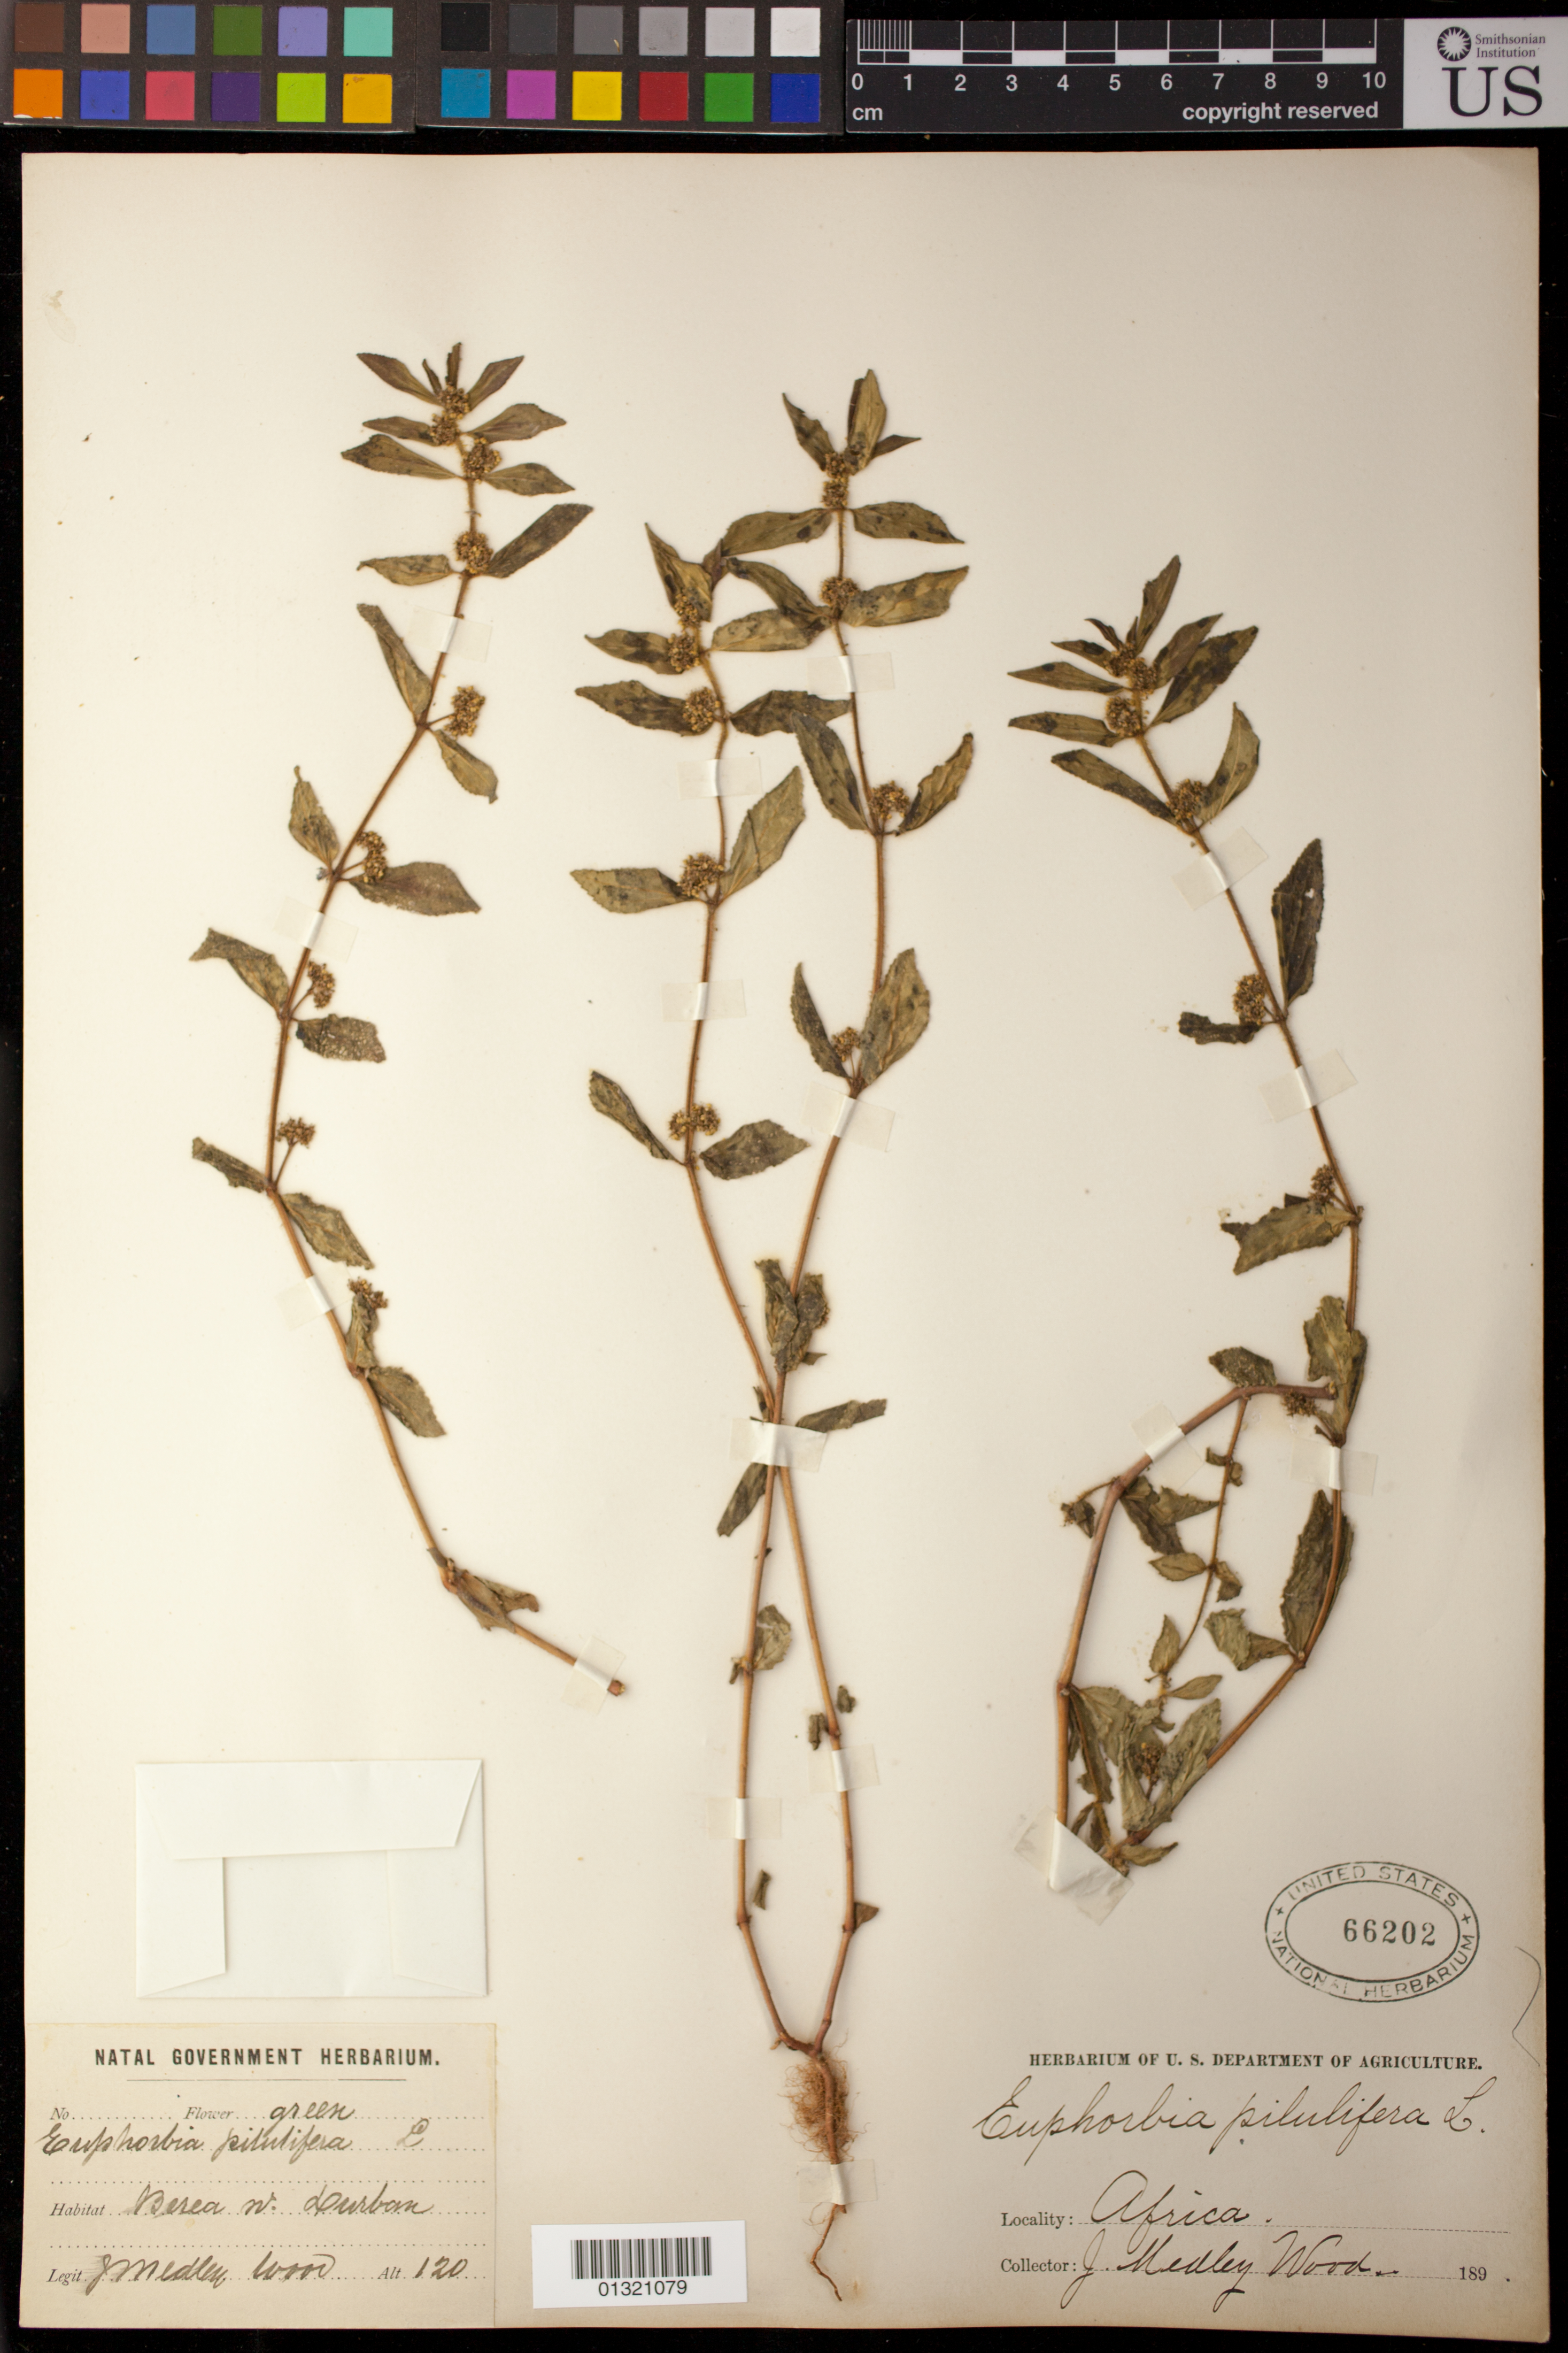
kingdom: Plantae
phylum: Tracheophyta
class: Magnoliopsida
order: Malpighiales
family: Euphorbiaceae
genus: Euphorbia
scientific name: Euphorbia parviflora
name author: L.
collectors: J. M. Wood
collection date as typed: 189-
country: South Africa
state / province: KwaZulu-Natal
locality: Berea W. Durban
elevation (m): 37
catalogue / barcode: US 66202